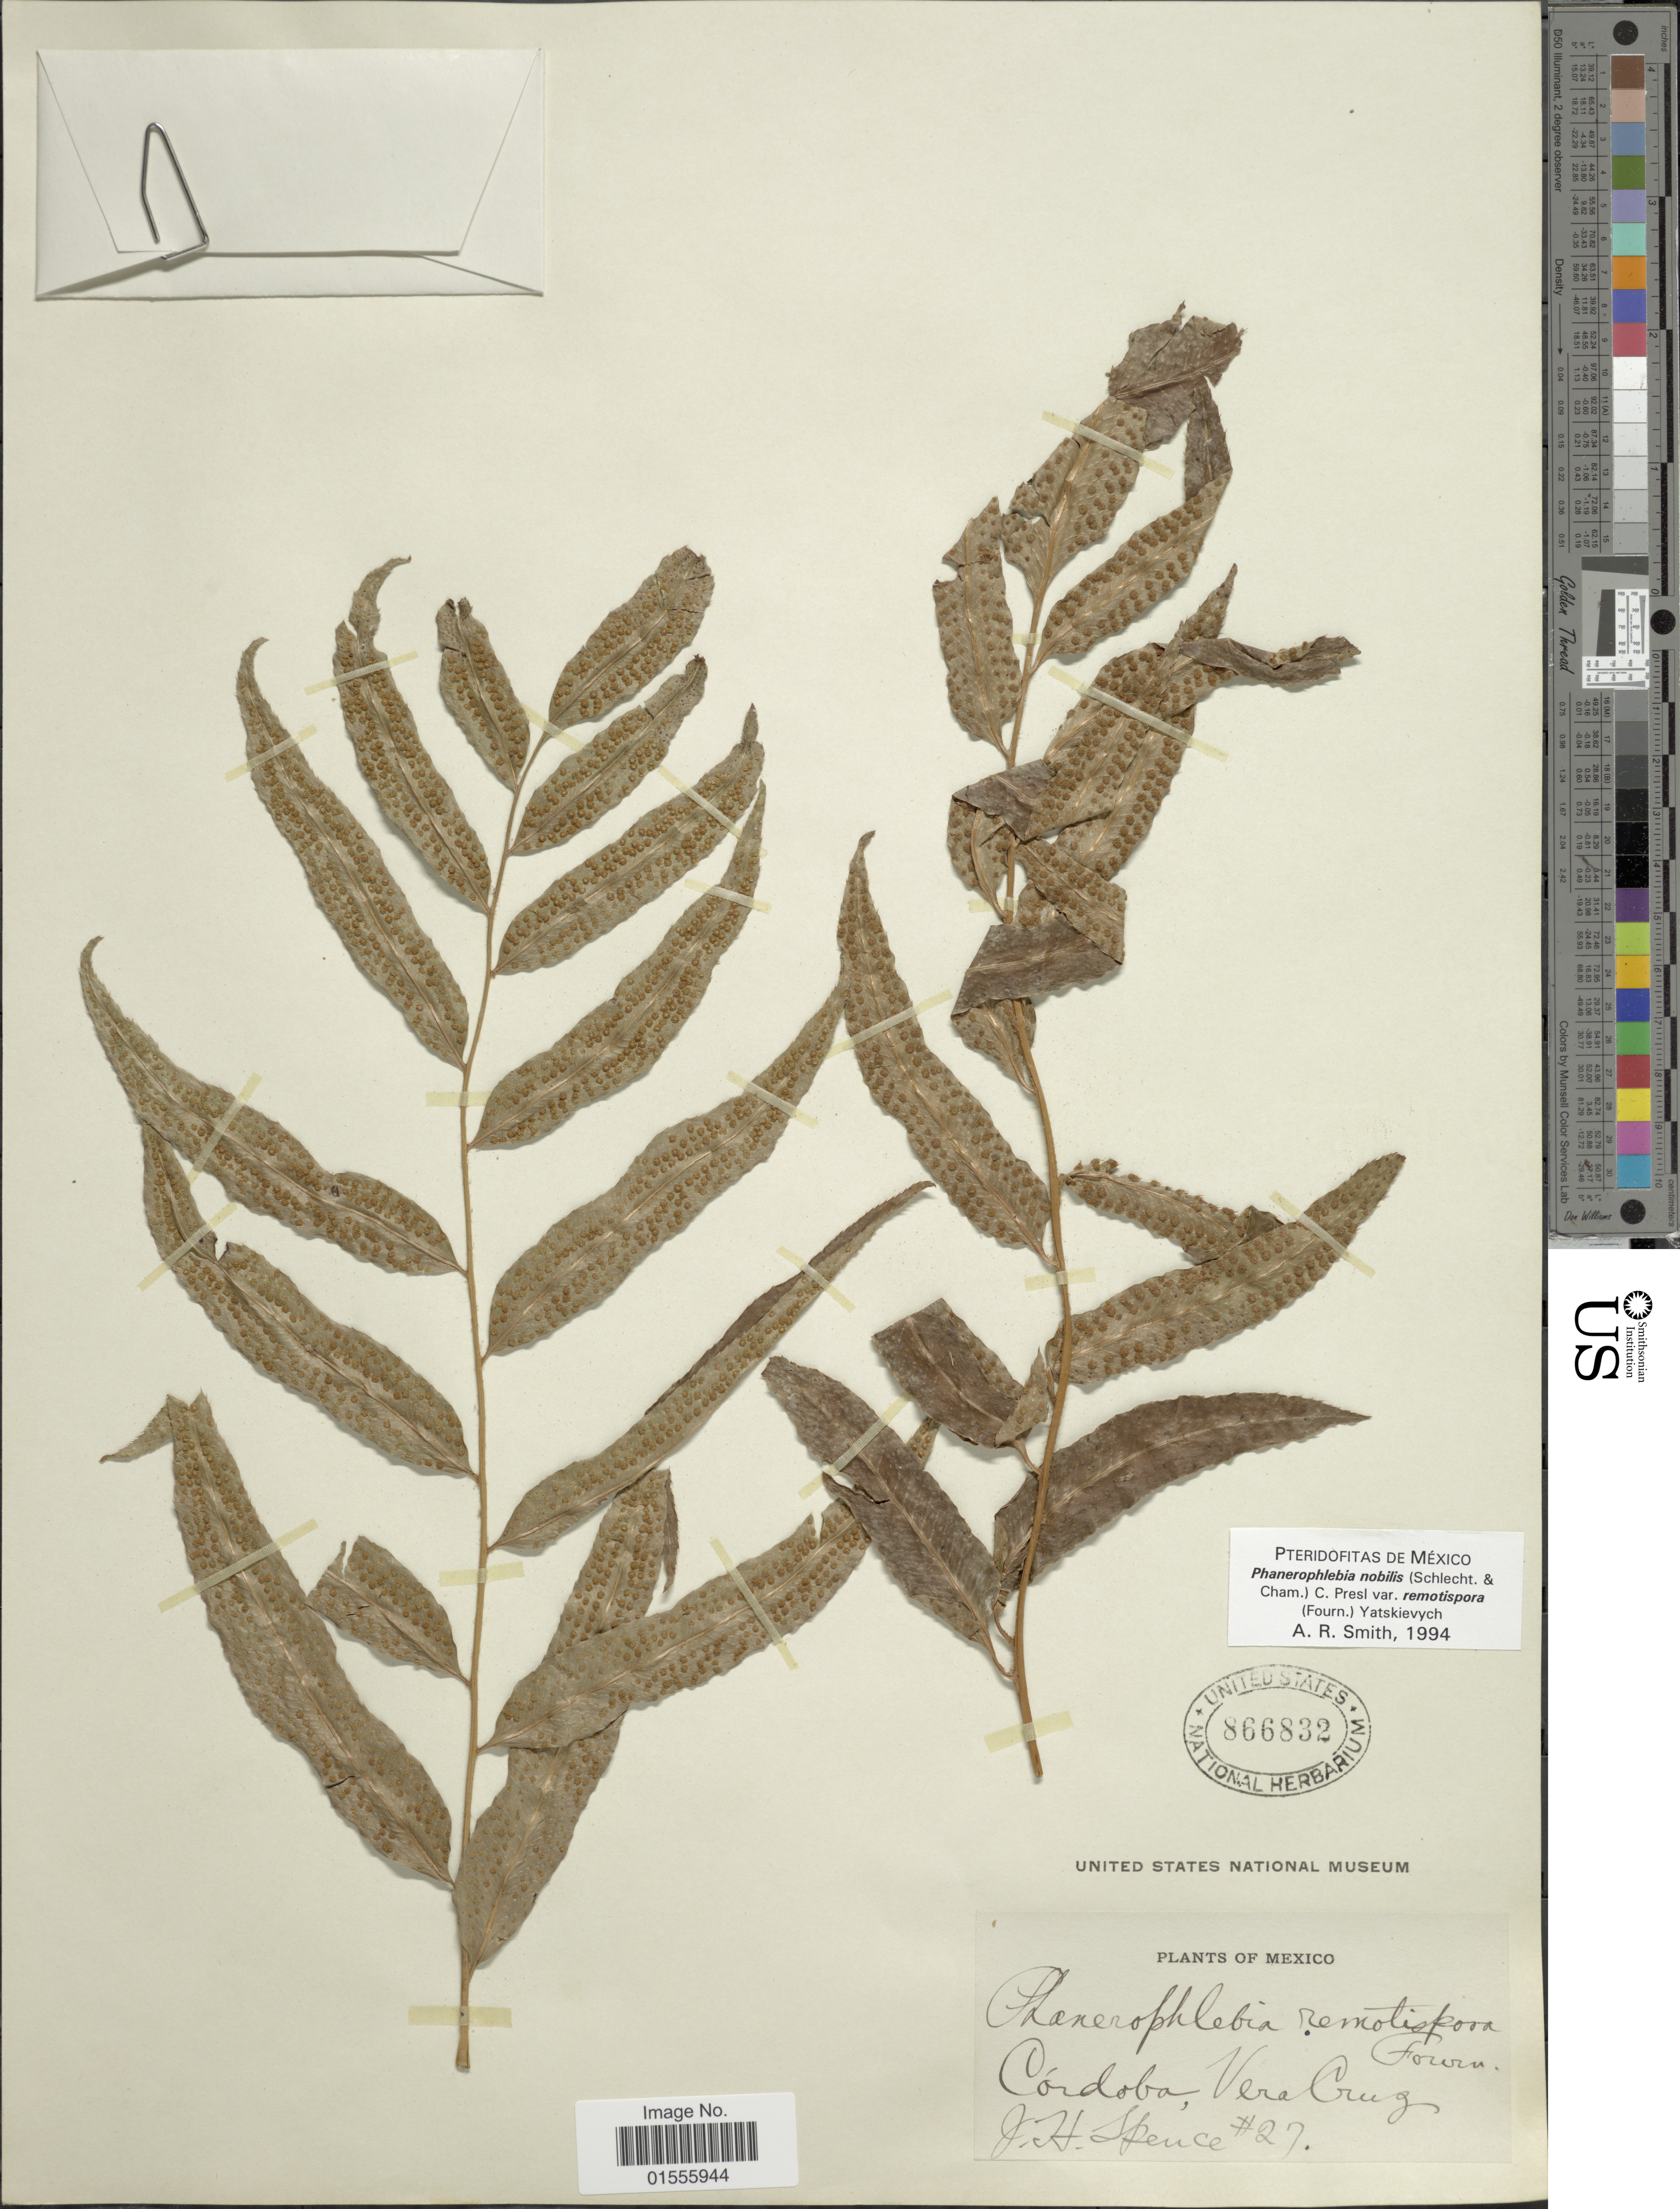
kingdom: Plantae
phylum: Tracheophyta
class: Polypodiopsida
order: Polypodiales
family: Dryopteridaceae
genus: Phanerophlebia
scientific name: Phanerophlebia remotispora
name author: E. Fourn.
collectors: J. Spence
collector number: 27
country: Mexico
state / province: Veracruz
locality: Córdoba, Vera Cruz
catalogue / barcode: US 866832